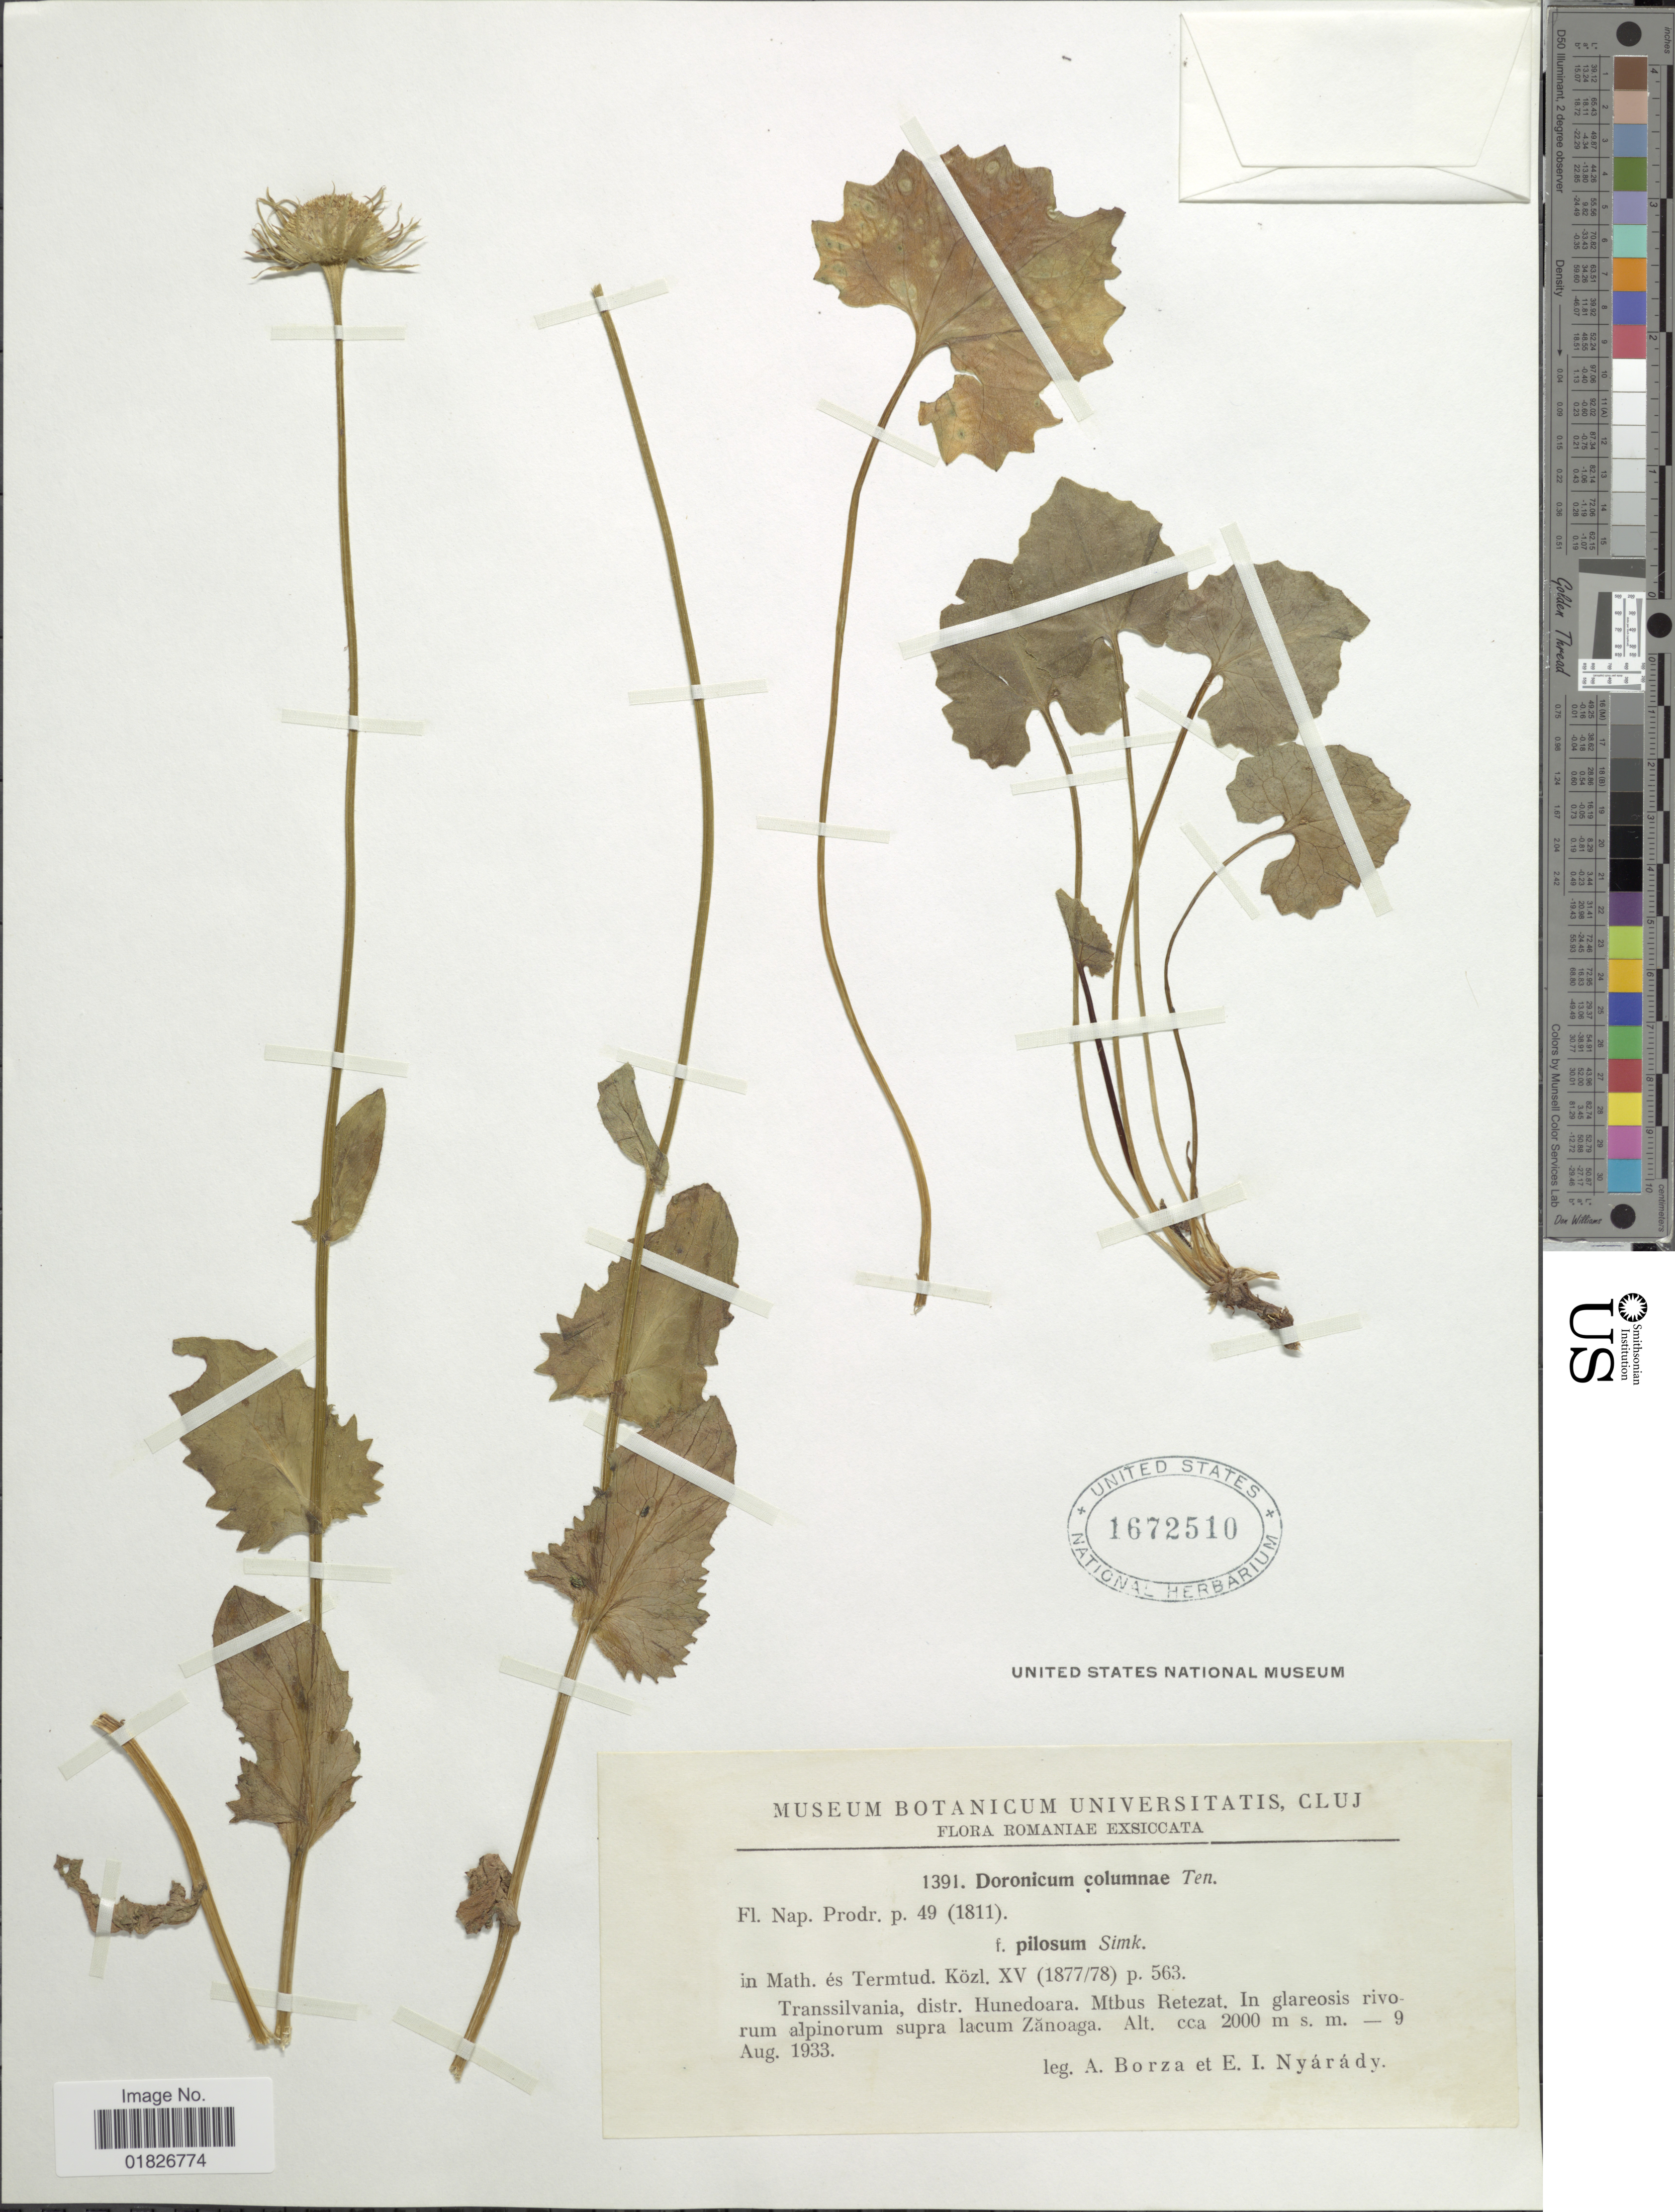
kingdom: Plantae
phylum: Tracheophyta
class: Magnoliopsida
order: Asterales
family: Asteraceae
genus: Doronicum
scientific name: Doronicum columnae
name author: Ten.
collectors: A. Borza & E. Nyárády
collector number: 1391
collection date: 1933-08-09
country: Romania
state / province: Hunedoara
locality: Transsilvania, Mtbus Retezat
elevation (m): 2000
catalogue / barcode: US 1672510